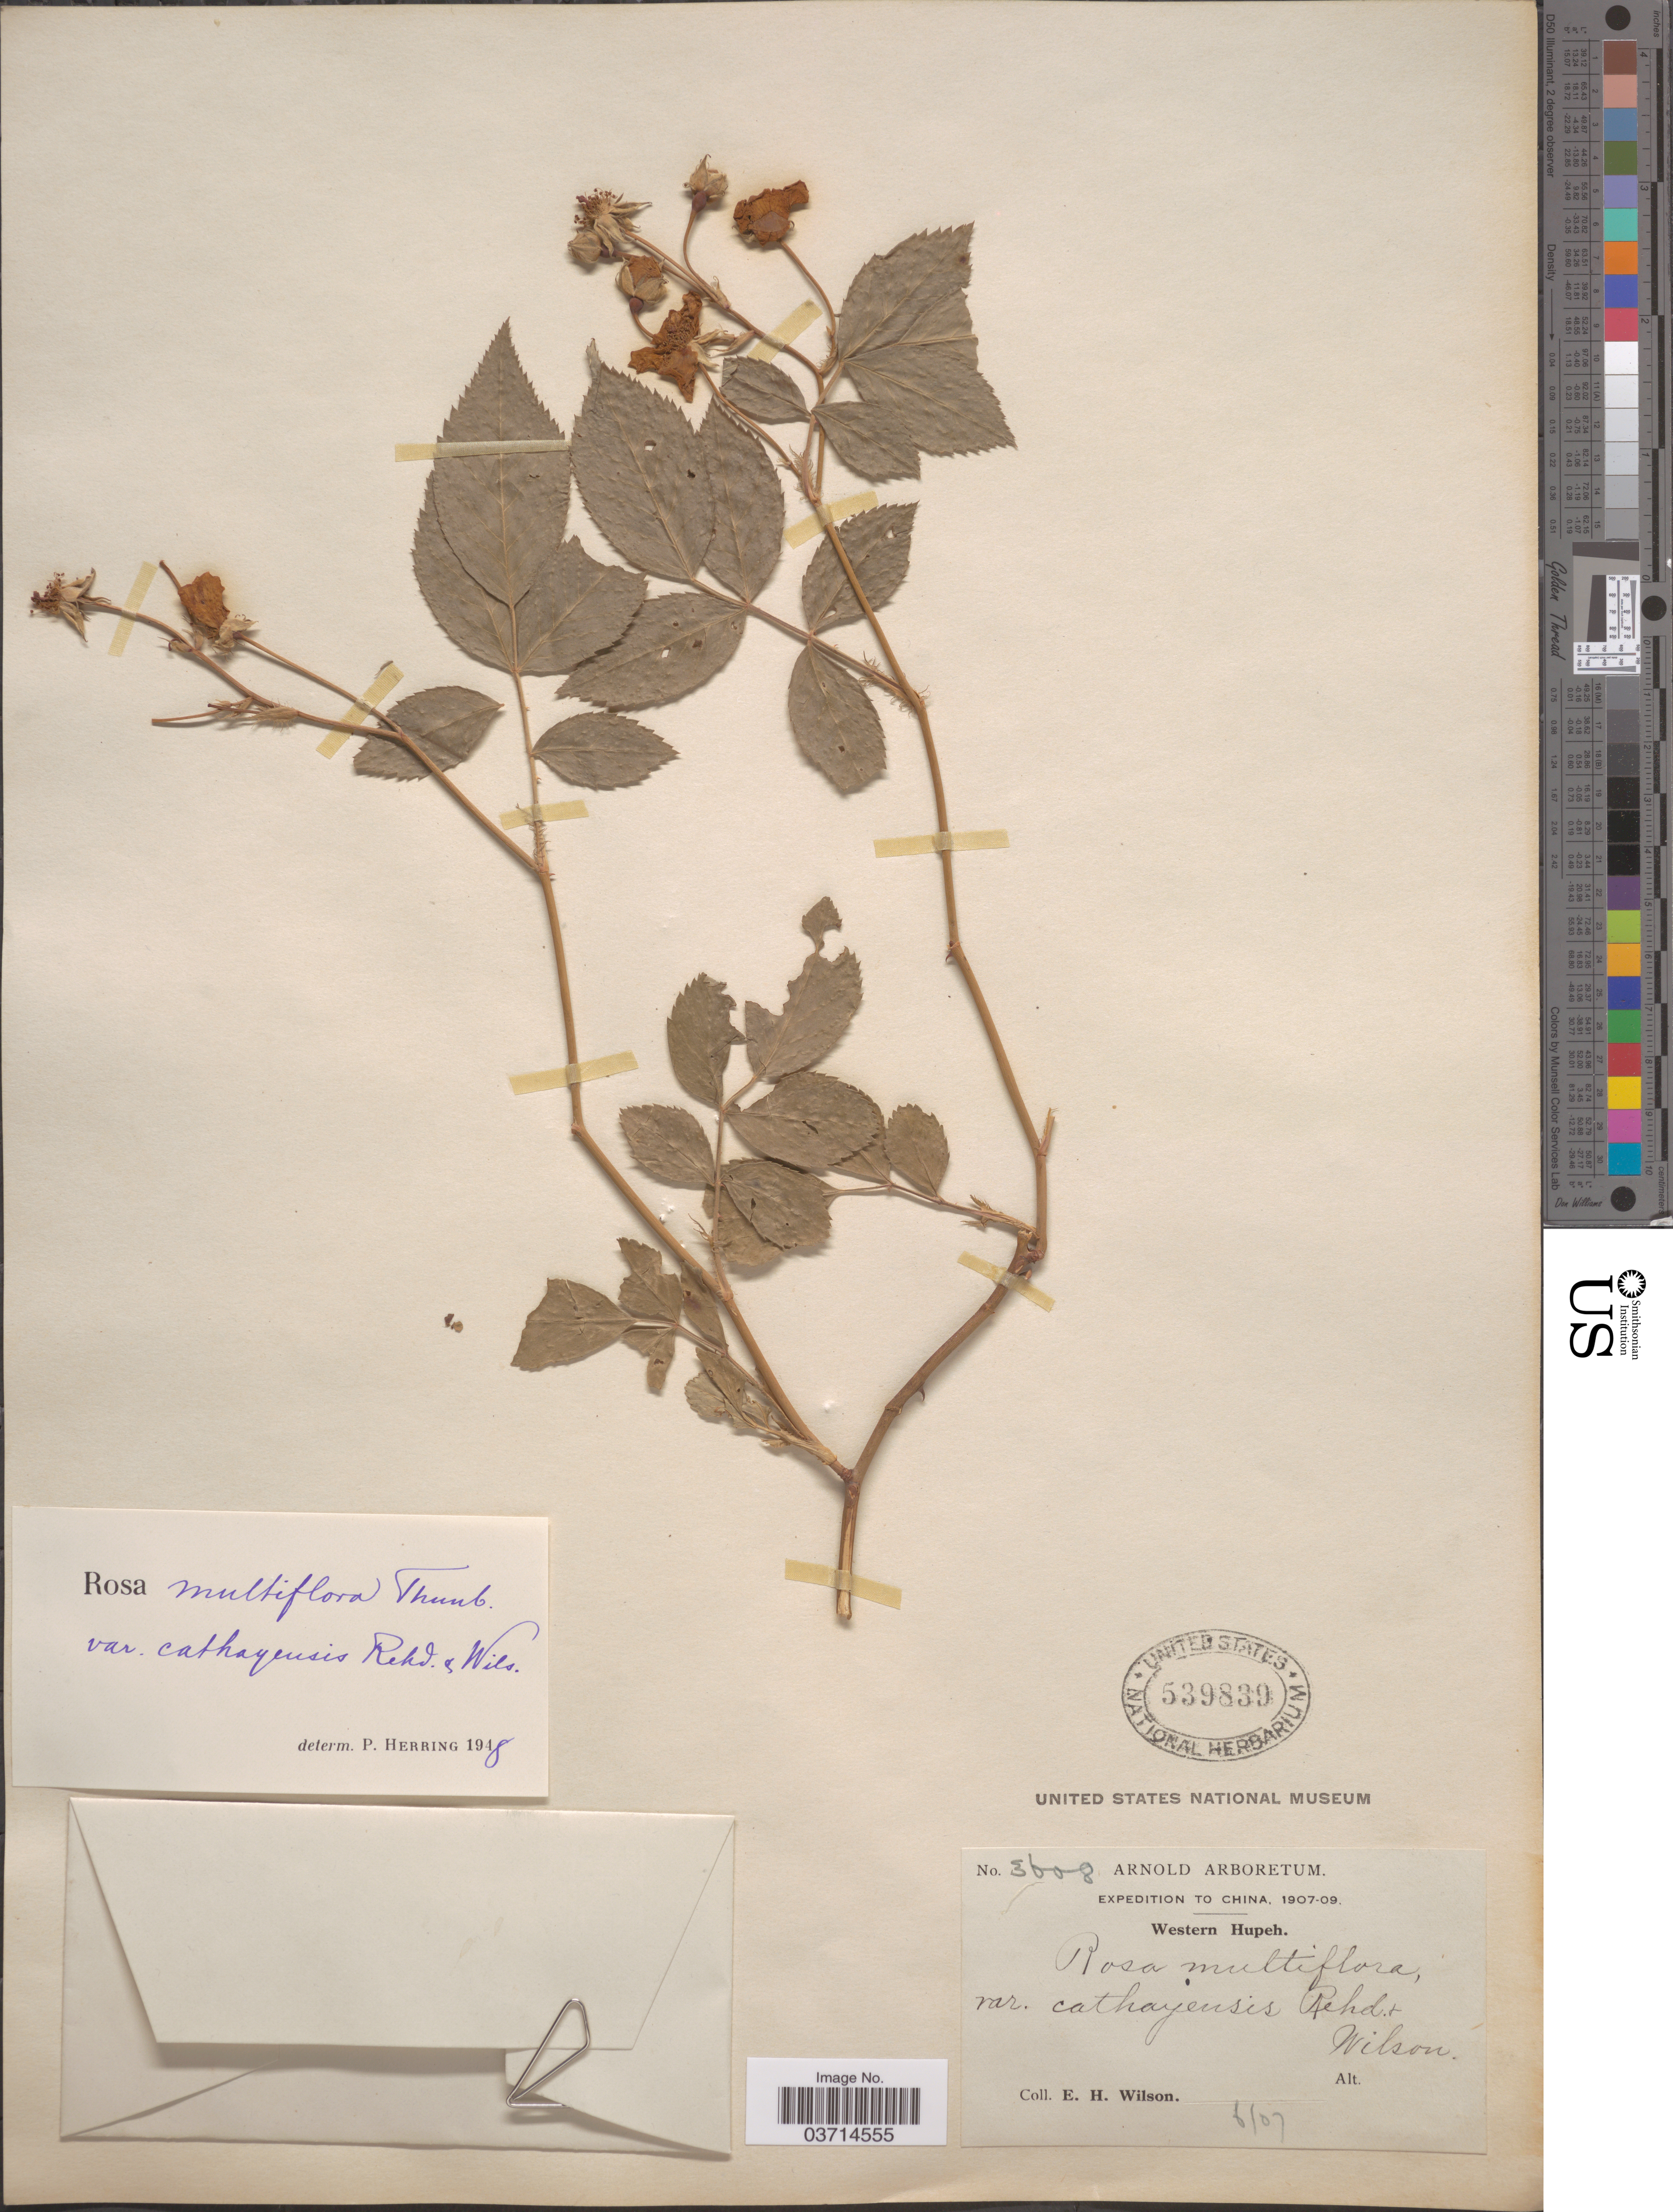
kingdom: Plantae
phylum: Tracheophyta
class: Magnoliopsida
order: Rosales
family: Rosaceae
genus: Rosa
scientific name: Rosa multiflora var. cathayensis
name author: Rehder & E.H. Wilson in Sarg.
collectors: E. Wilson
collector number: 3608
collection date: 1907-06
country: China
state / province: Hubei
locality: Western Hupeh.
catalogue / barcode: US 539839